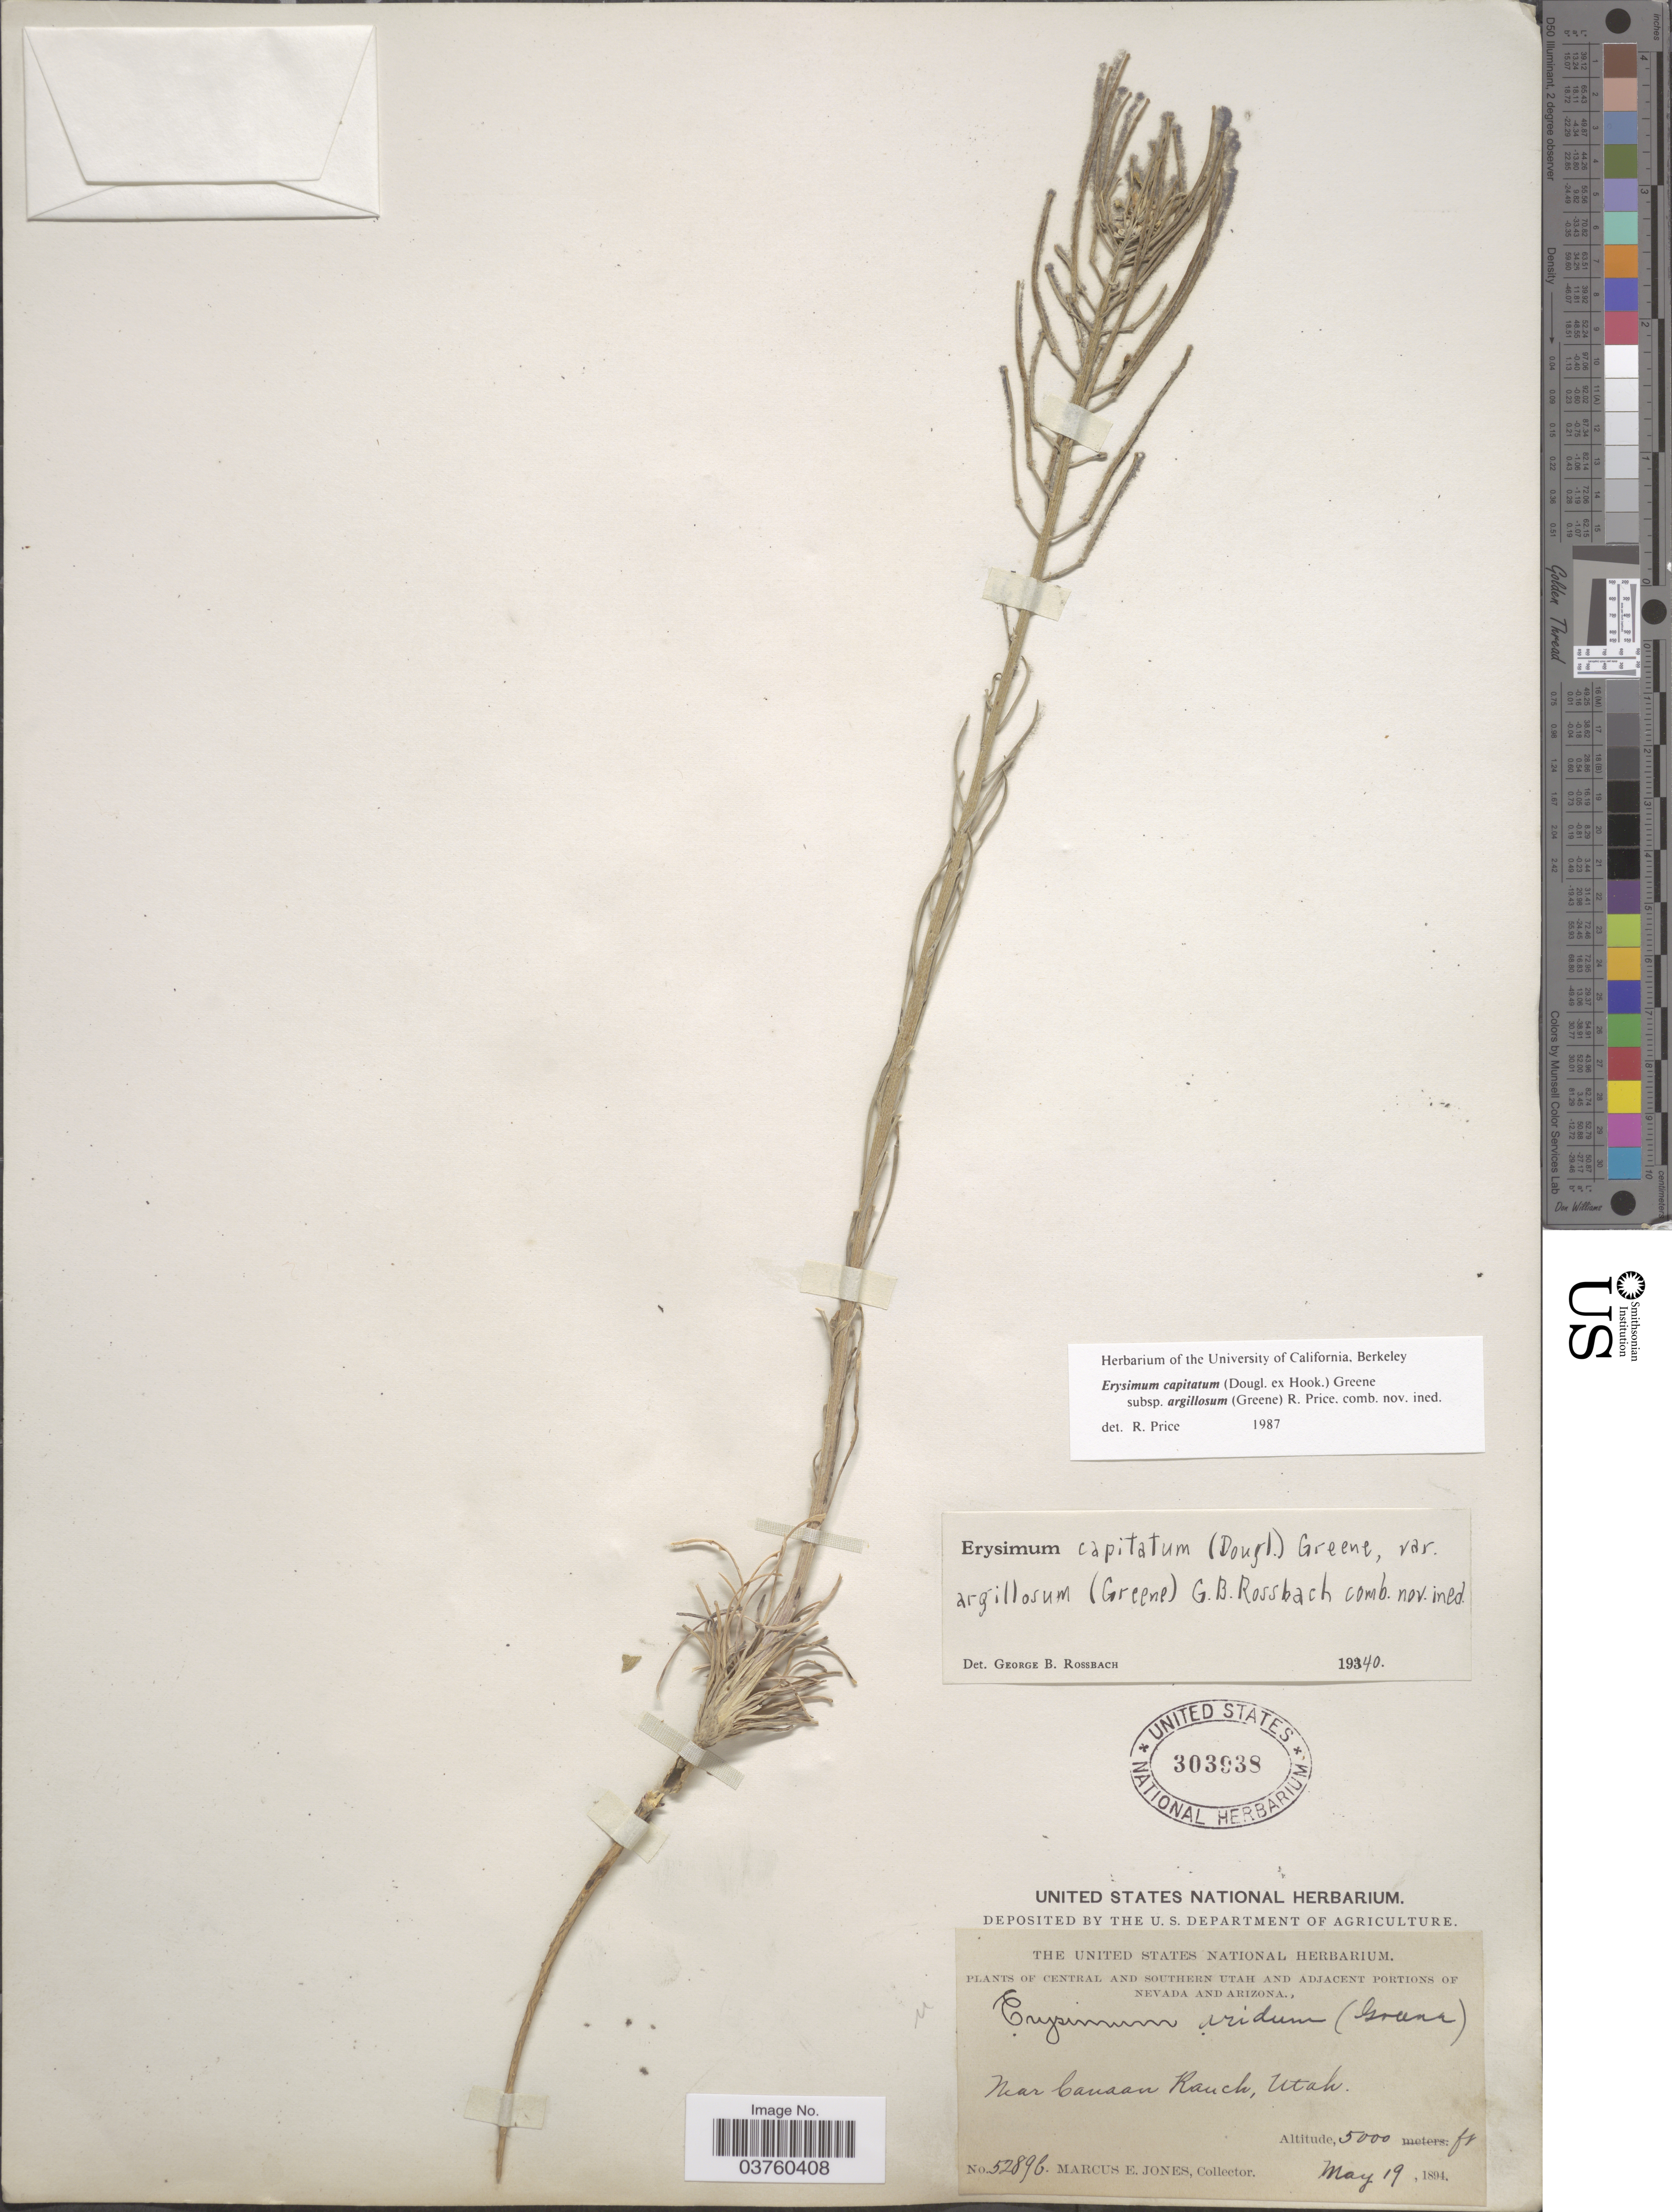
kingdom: Plantae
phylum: Tracheophyta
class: Magnoliopsida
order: Brassicales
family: Brassicaceae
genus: Erysimum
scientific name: Erysimum capitatum subsp. argillosum (Greene) R.A. Price comb. nov. ined.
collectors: M. E. Jones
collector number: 5289b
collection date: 1894-05-19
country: United States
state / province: Utah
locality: Central and Southern Utah. Near Canaan Ranch.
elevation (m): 1524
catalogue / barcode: US 303938